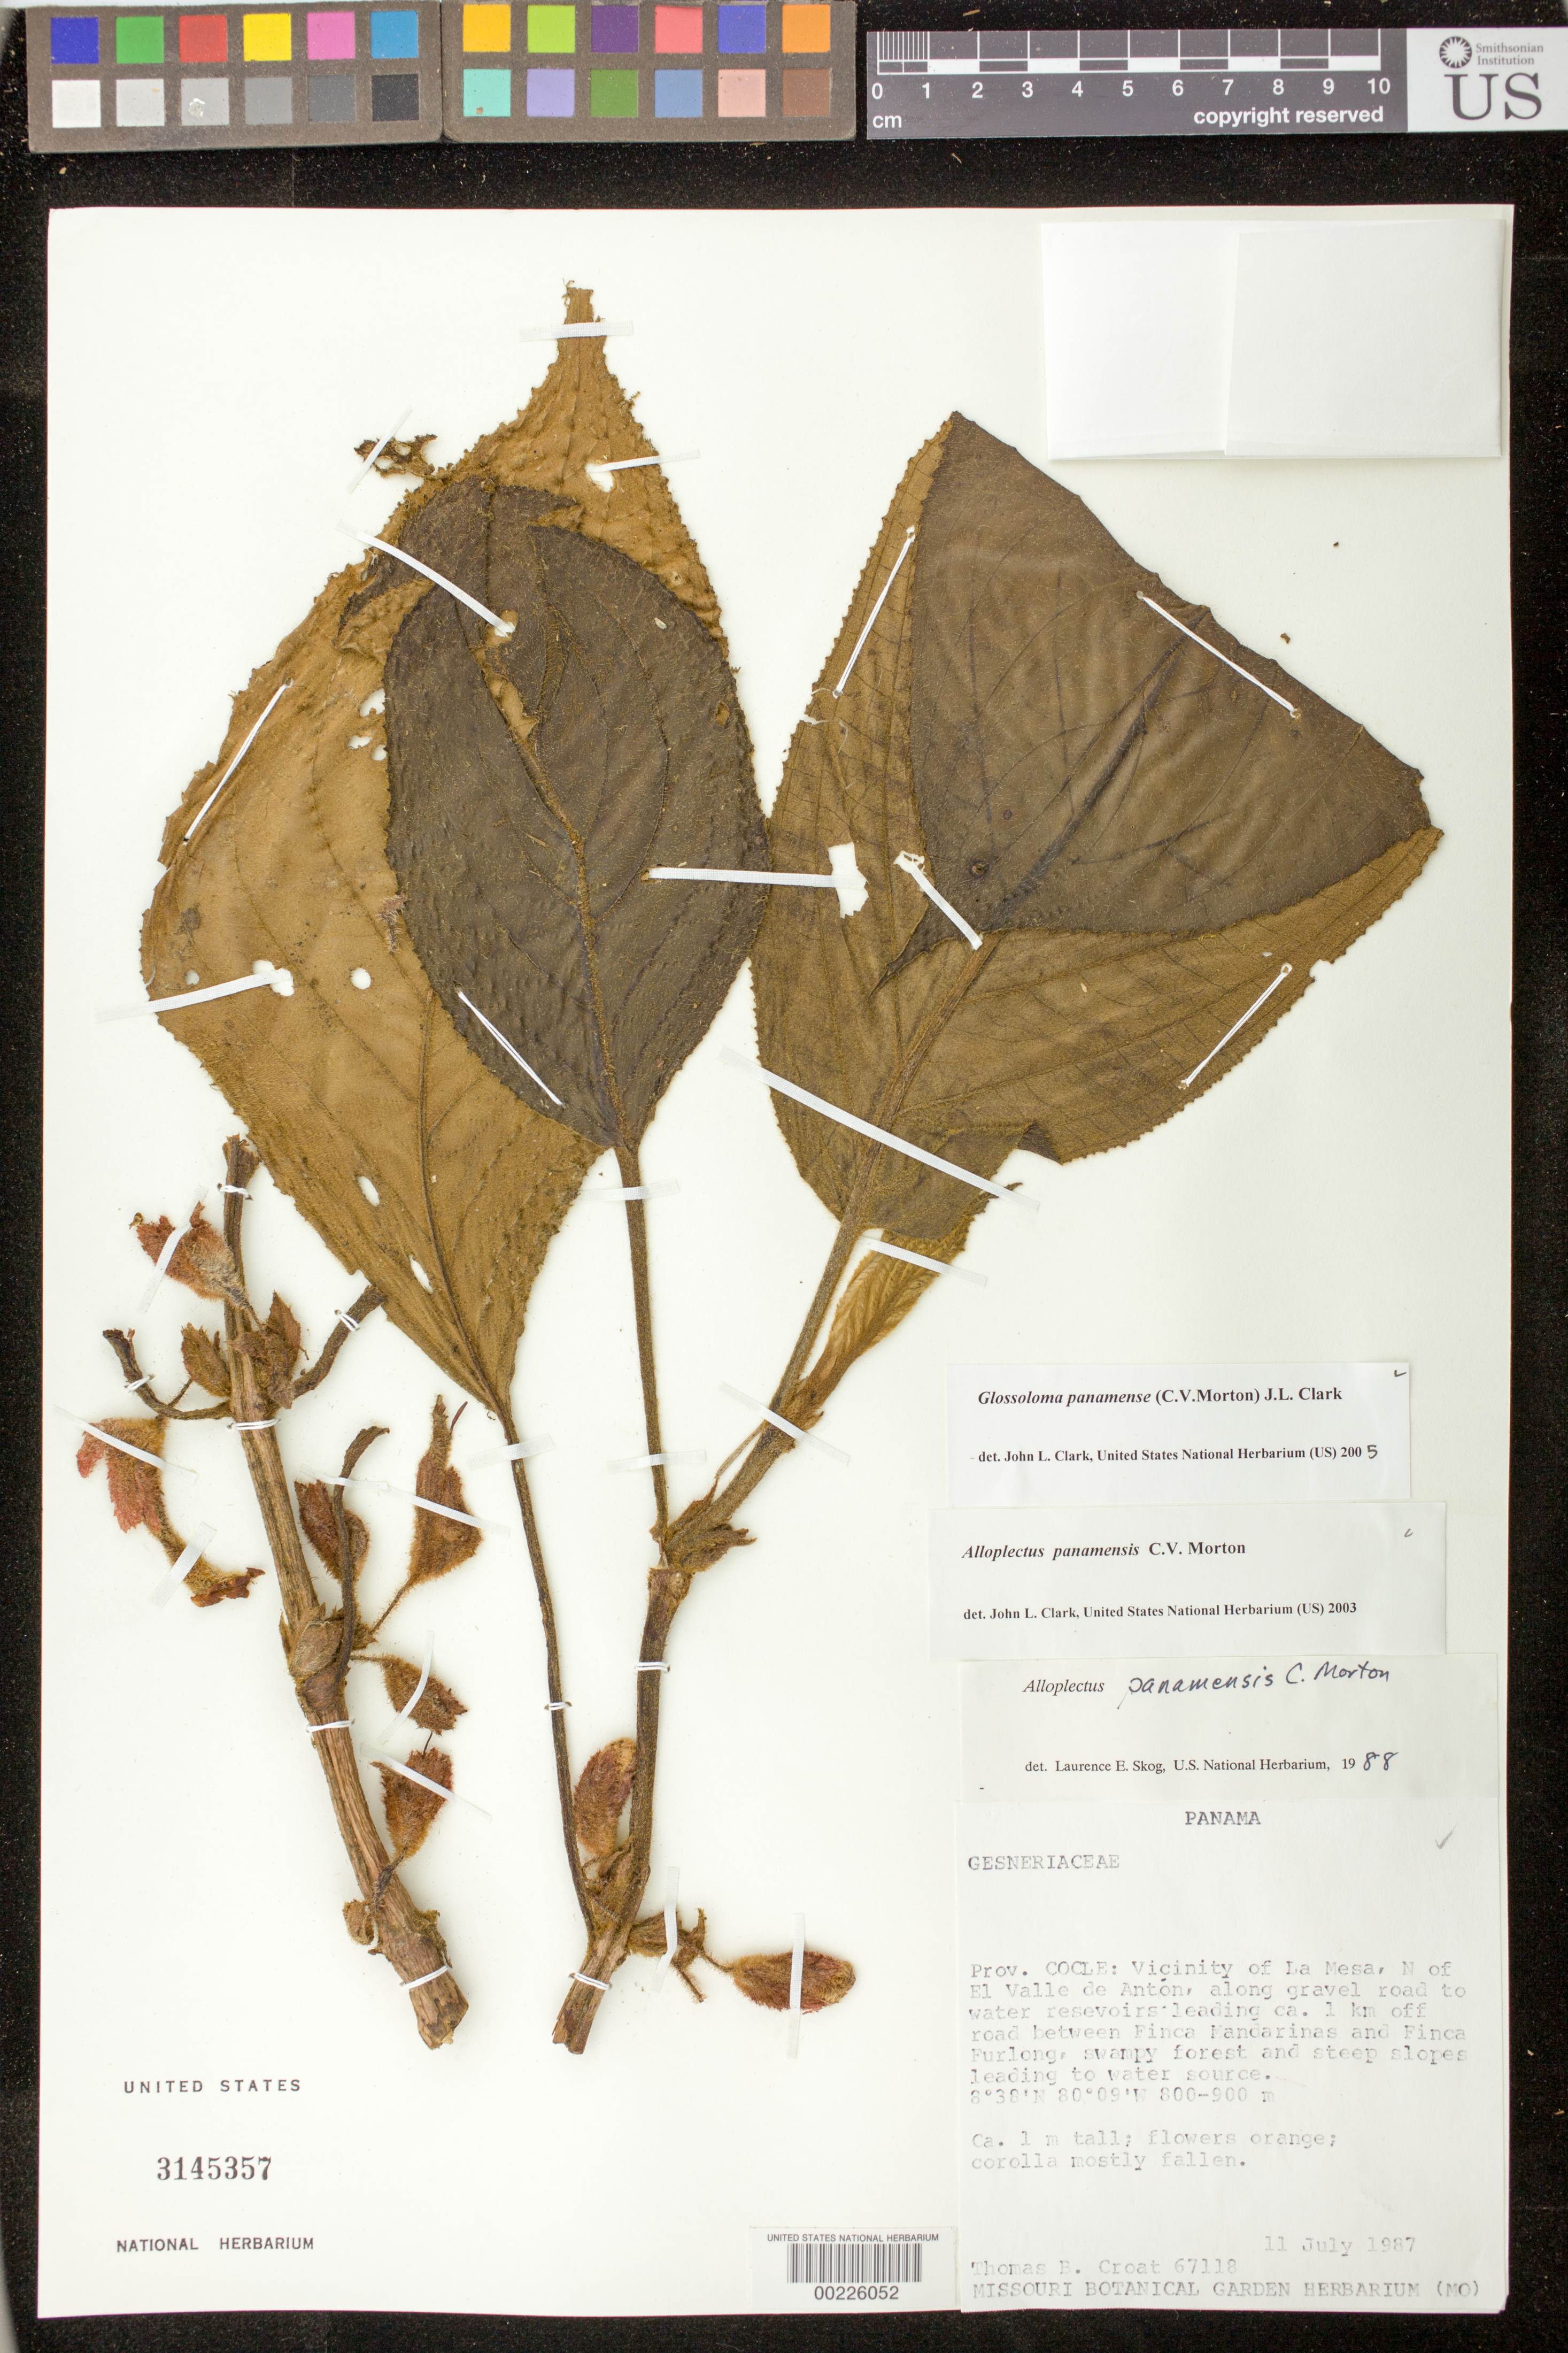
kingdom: Plantae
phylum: Tracheophyta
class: Magnoliopsida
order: Lamiales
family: Gesneriaceae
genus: Glossoloma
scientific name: Glossoloma panamense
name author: (C.V. Morton) J.L. Clark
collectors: T. B. Croat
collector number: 67118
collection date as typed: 11 Jul 1987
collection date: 1987-07-11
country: Panama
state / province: Coclé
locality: Vicinity of La Mesa, N of El Valle de Anton, along gravel road to water reservoirs leading about 1 km off road between Finca ...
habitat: Swampy forest and steep slopes leading to water source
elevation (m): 800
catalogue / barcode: US 3145357